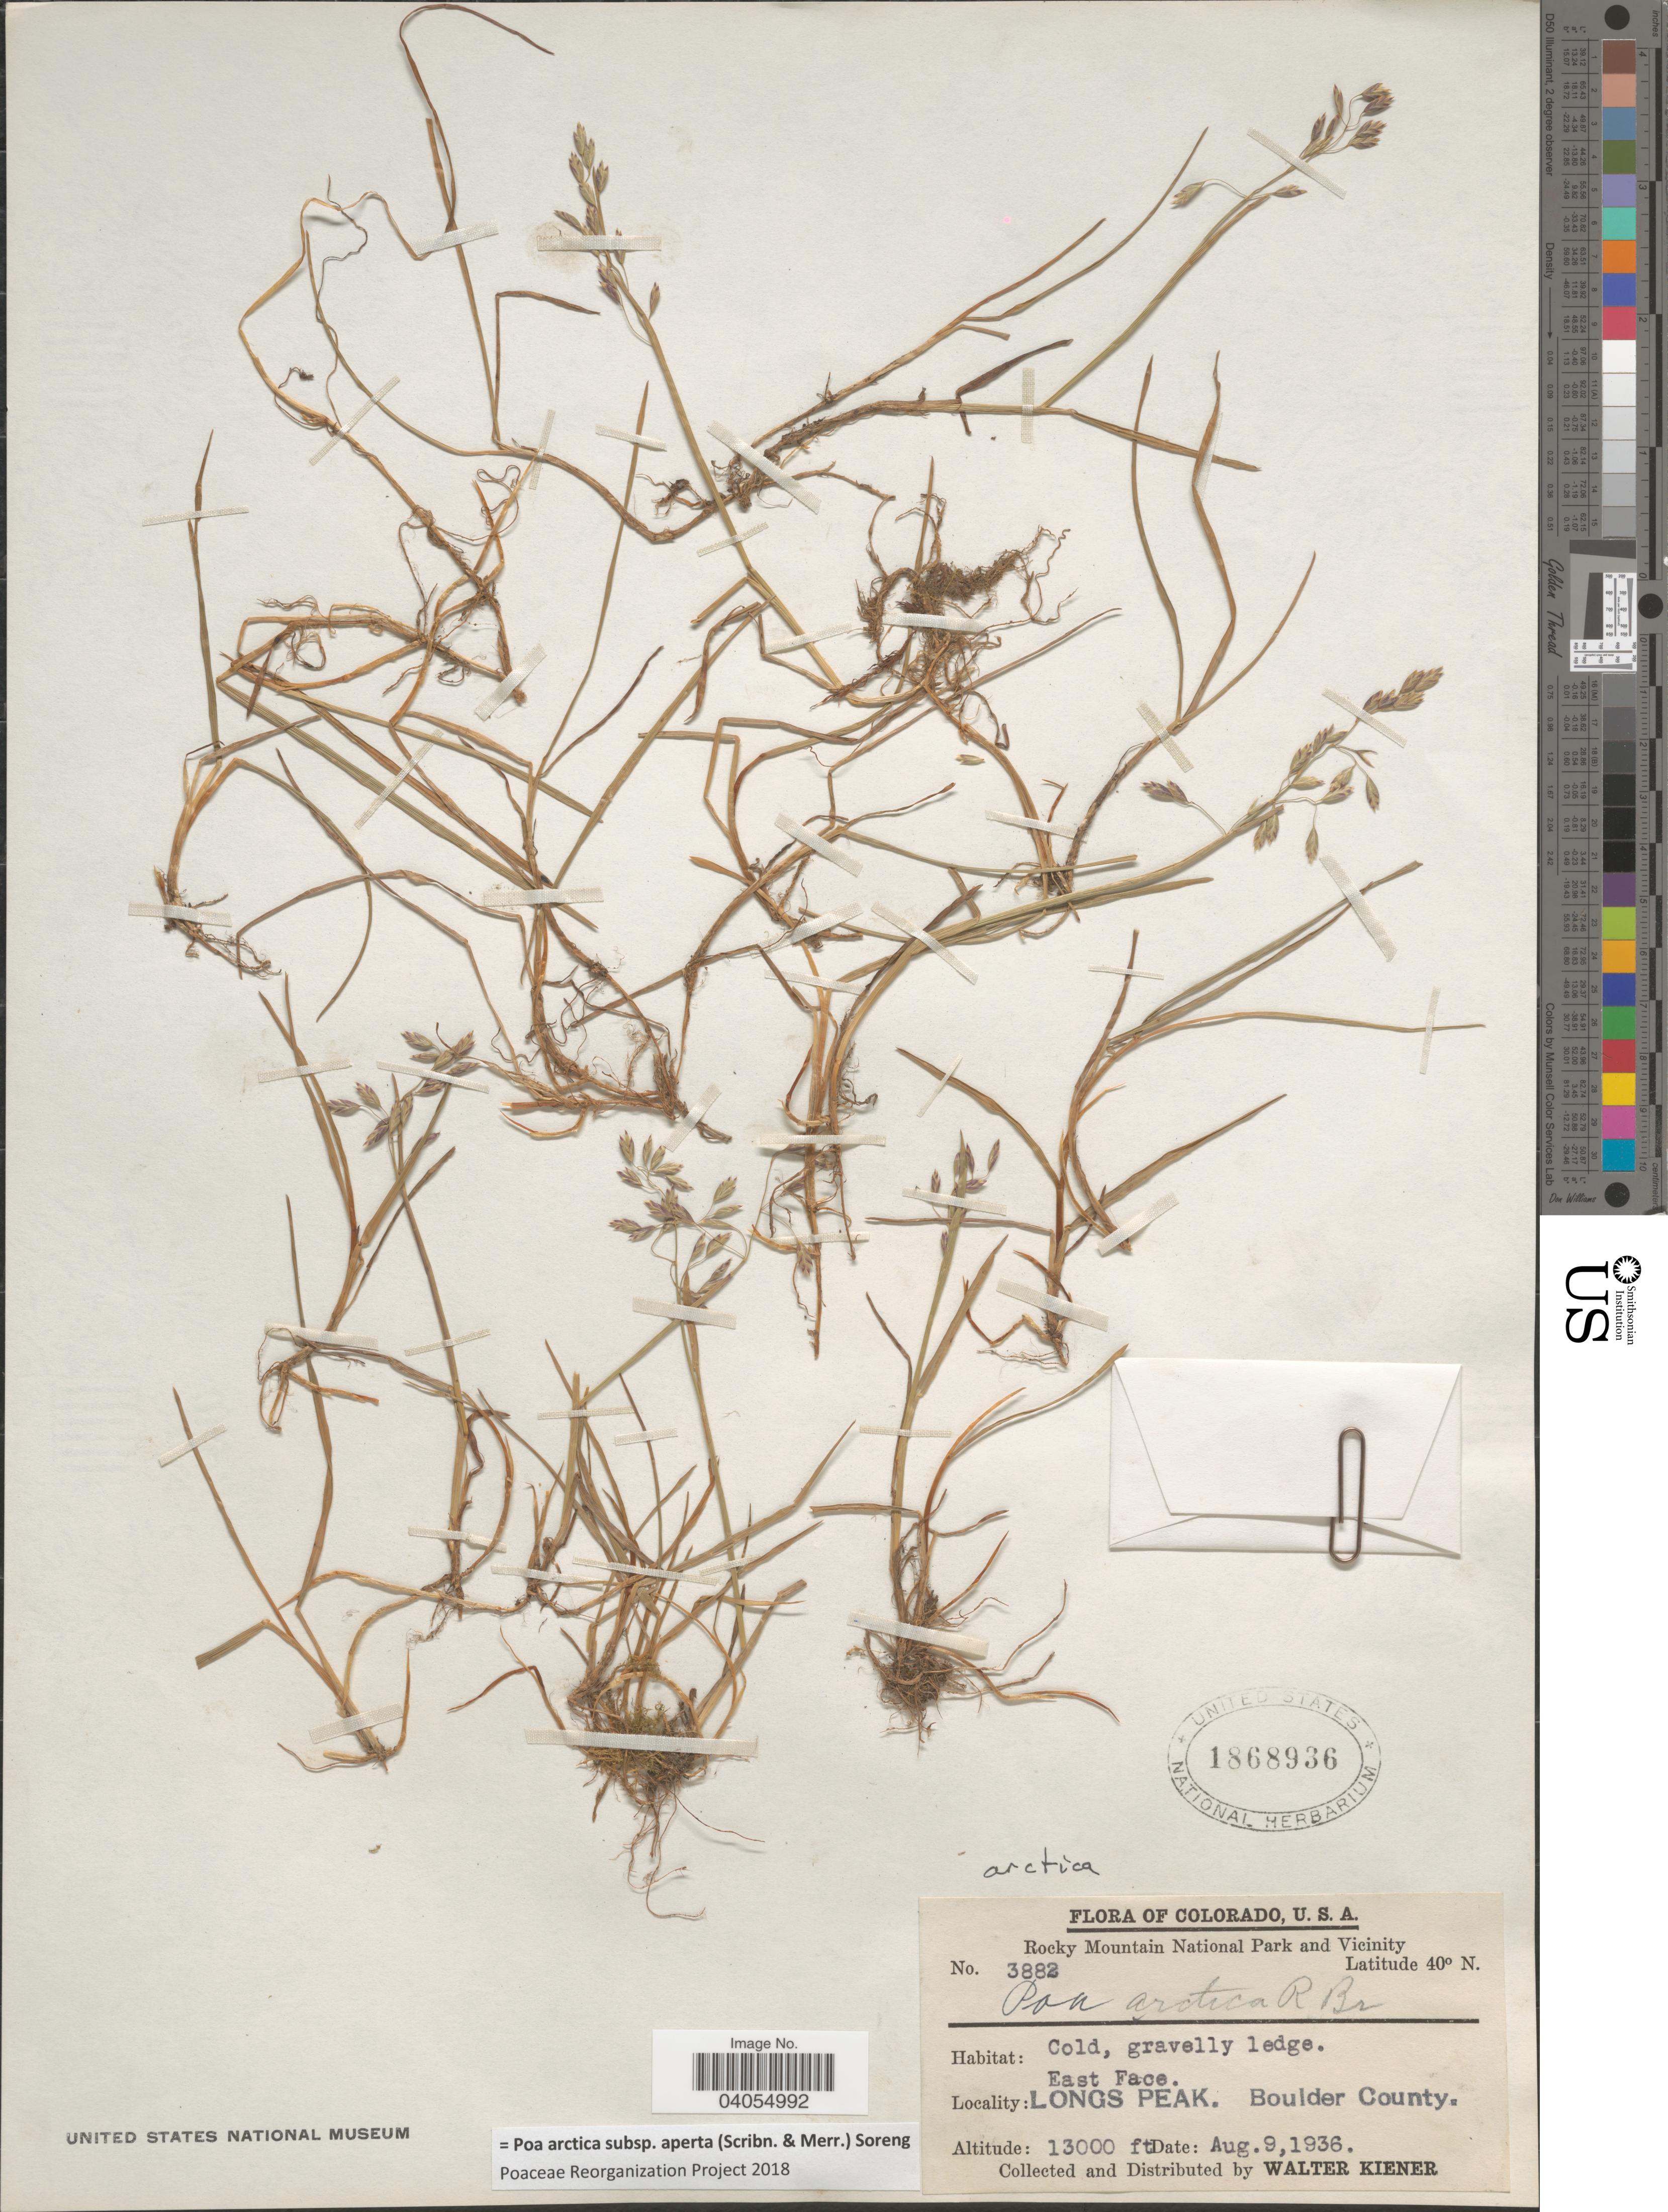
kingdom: Plantae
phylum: Tracheophyta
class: Liliopsida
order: Poales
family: Poaceae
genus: Poa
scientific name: Poa arctica subsp. aperta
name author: (Scribn. & Merr.) Soreng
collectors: W. Kiener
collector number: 3882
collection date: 1936-08-09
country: United States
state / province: Colorado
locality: Rocky Mountain National Park and Vicinity. East Face. Longs Peak. Boulder County.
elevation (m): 3962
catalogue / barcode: US 1868936